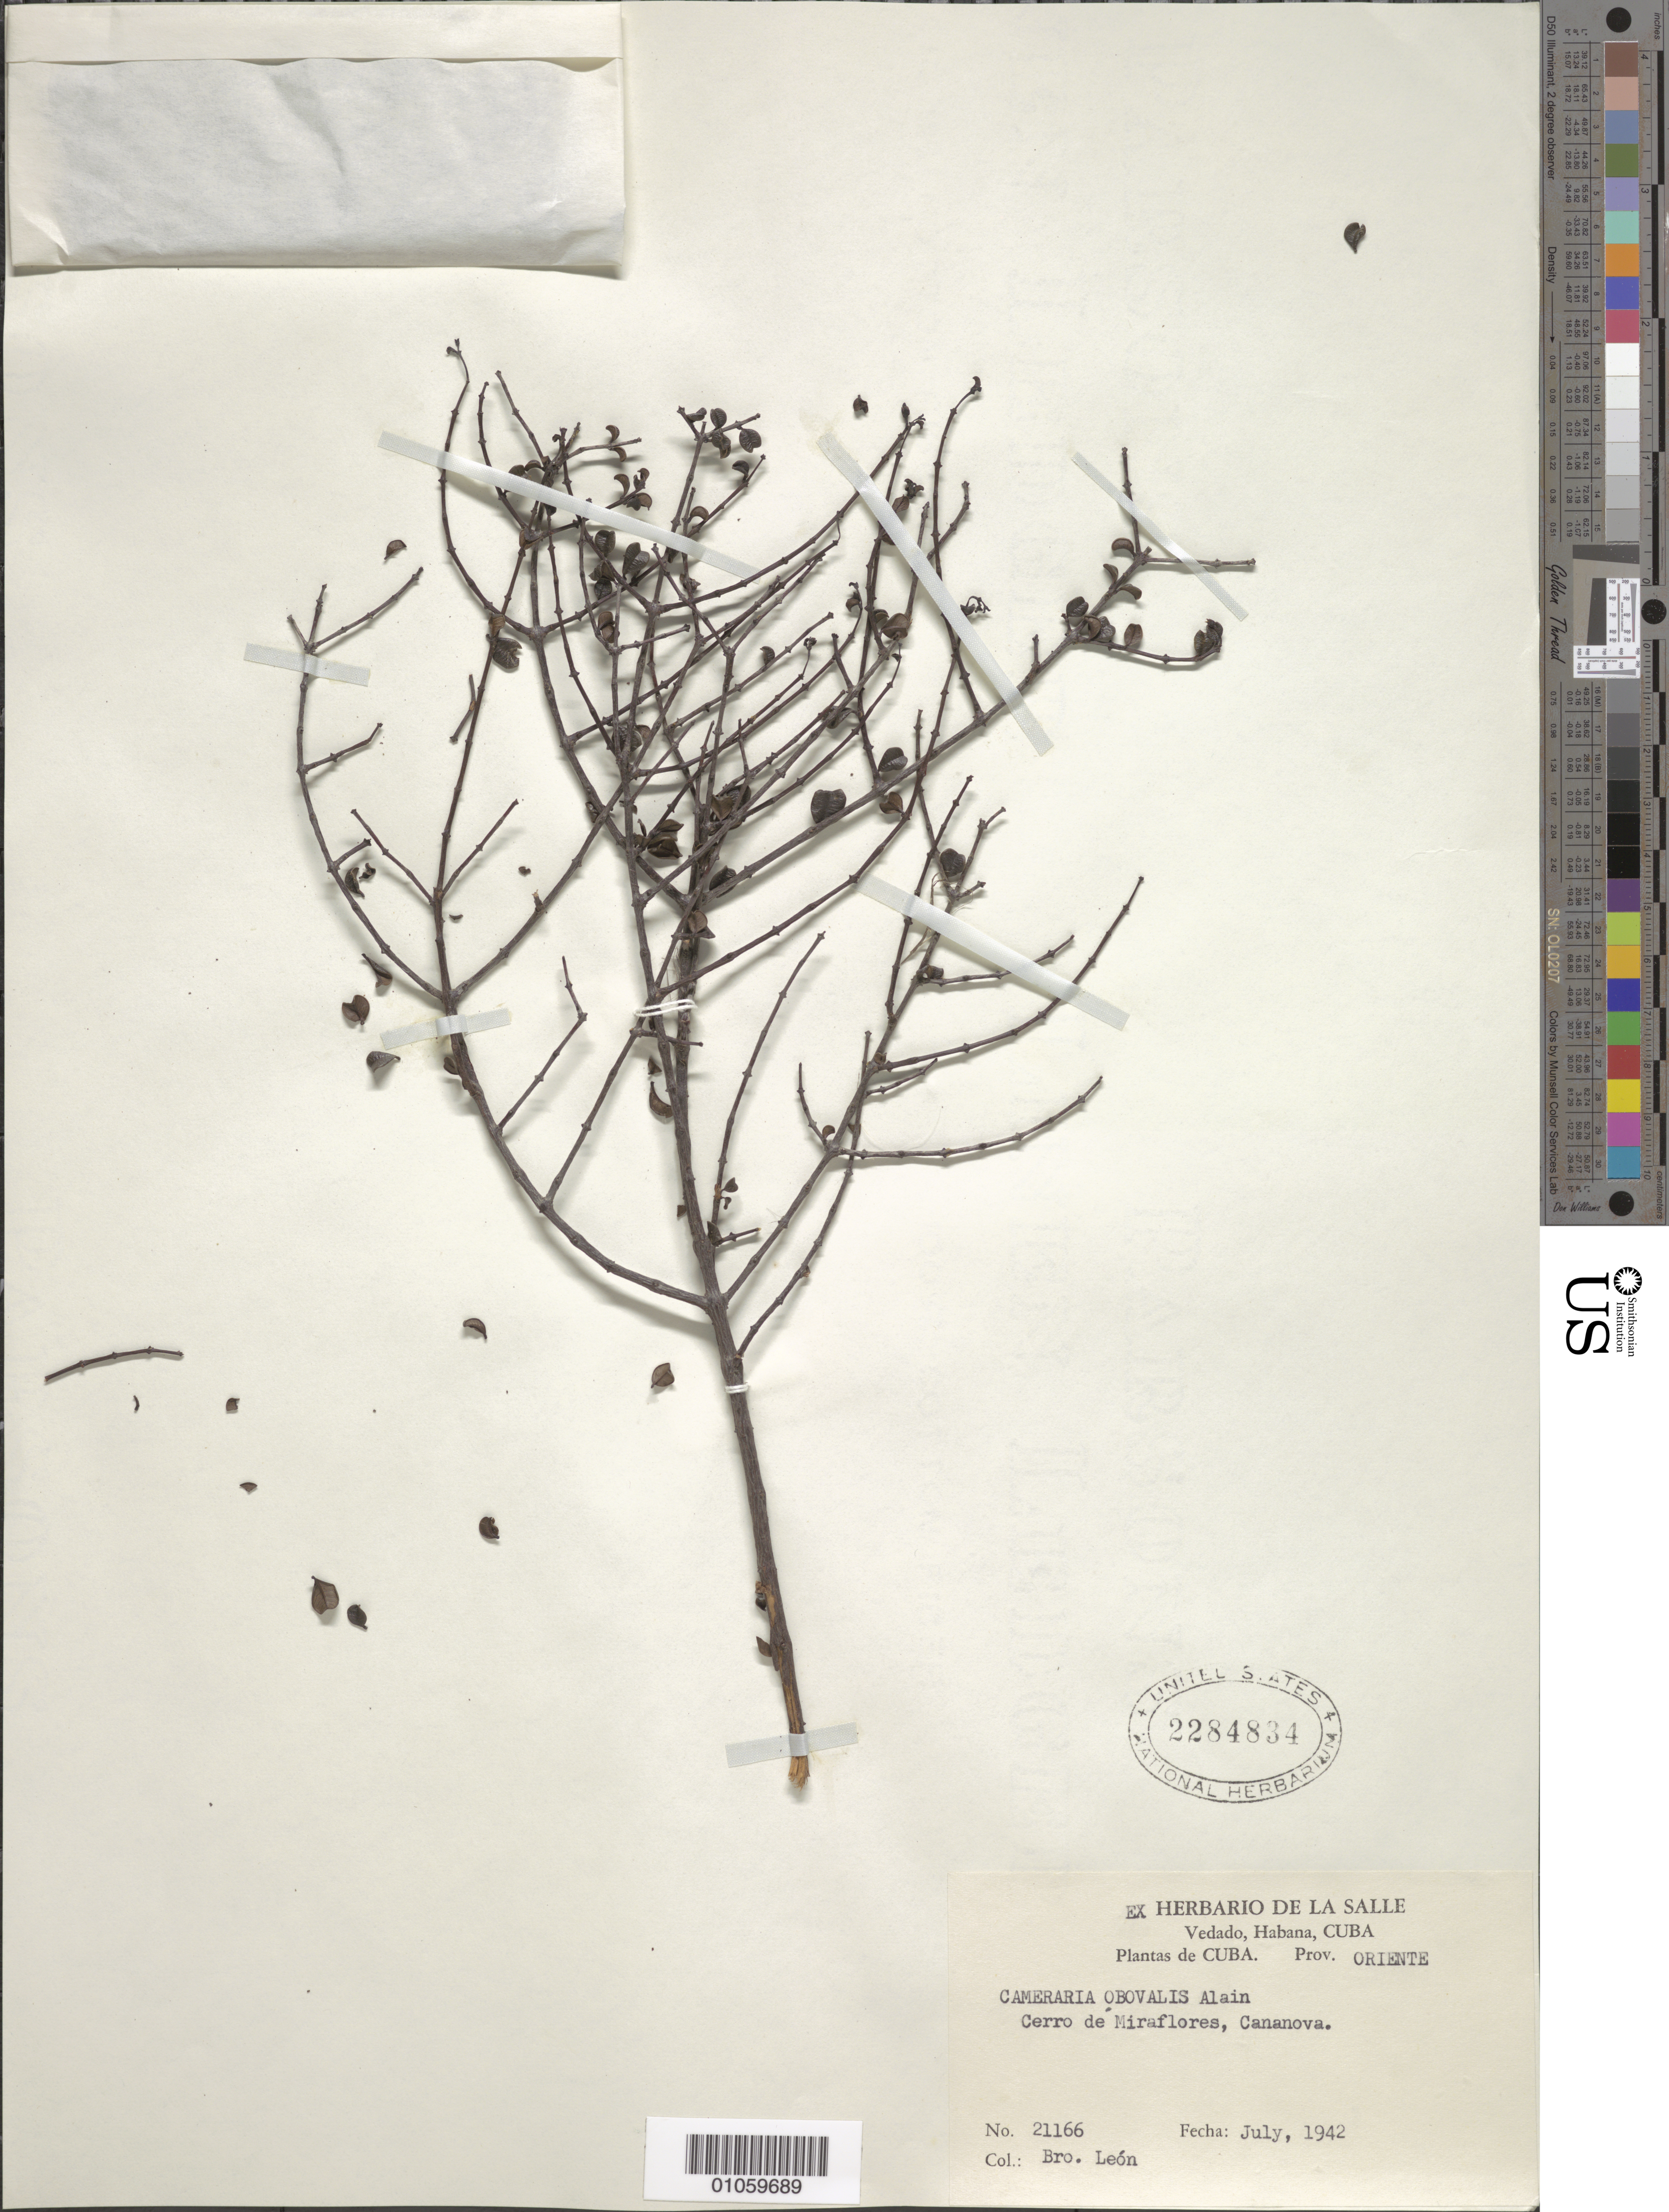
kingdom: Plantae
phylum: Tracheophyta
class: Magnoliopsida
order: Gentianales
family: Apocynaceae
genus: Cameraria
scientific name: Cameraria obovalis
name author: Alain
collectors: Bro. León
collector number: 21166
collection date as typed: Jul 1942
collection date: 1942-07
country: Cuba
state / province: Oriente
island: Cuba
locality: Cerro de Miraflores, Cananova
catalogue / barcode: US 2284834